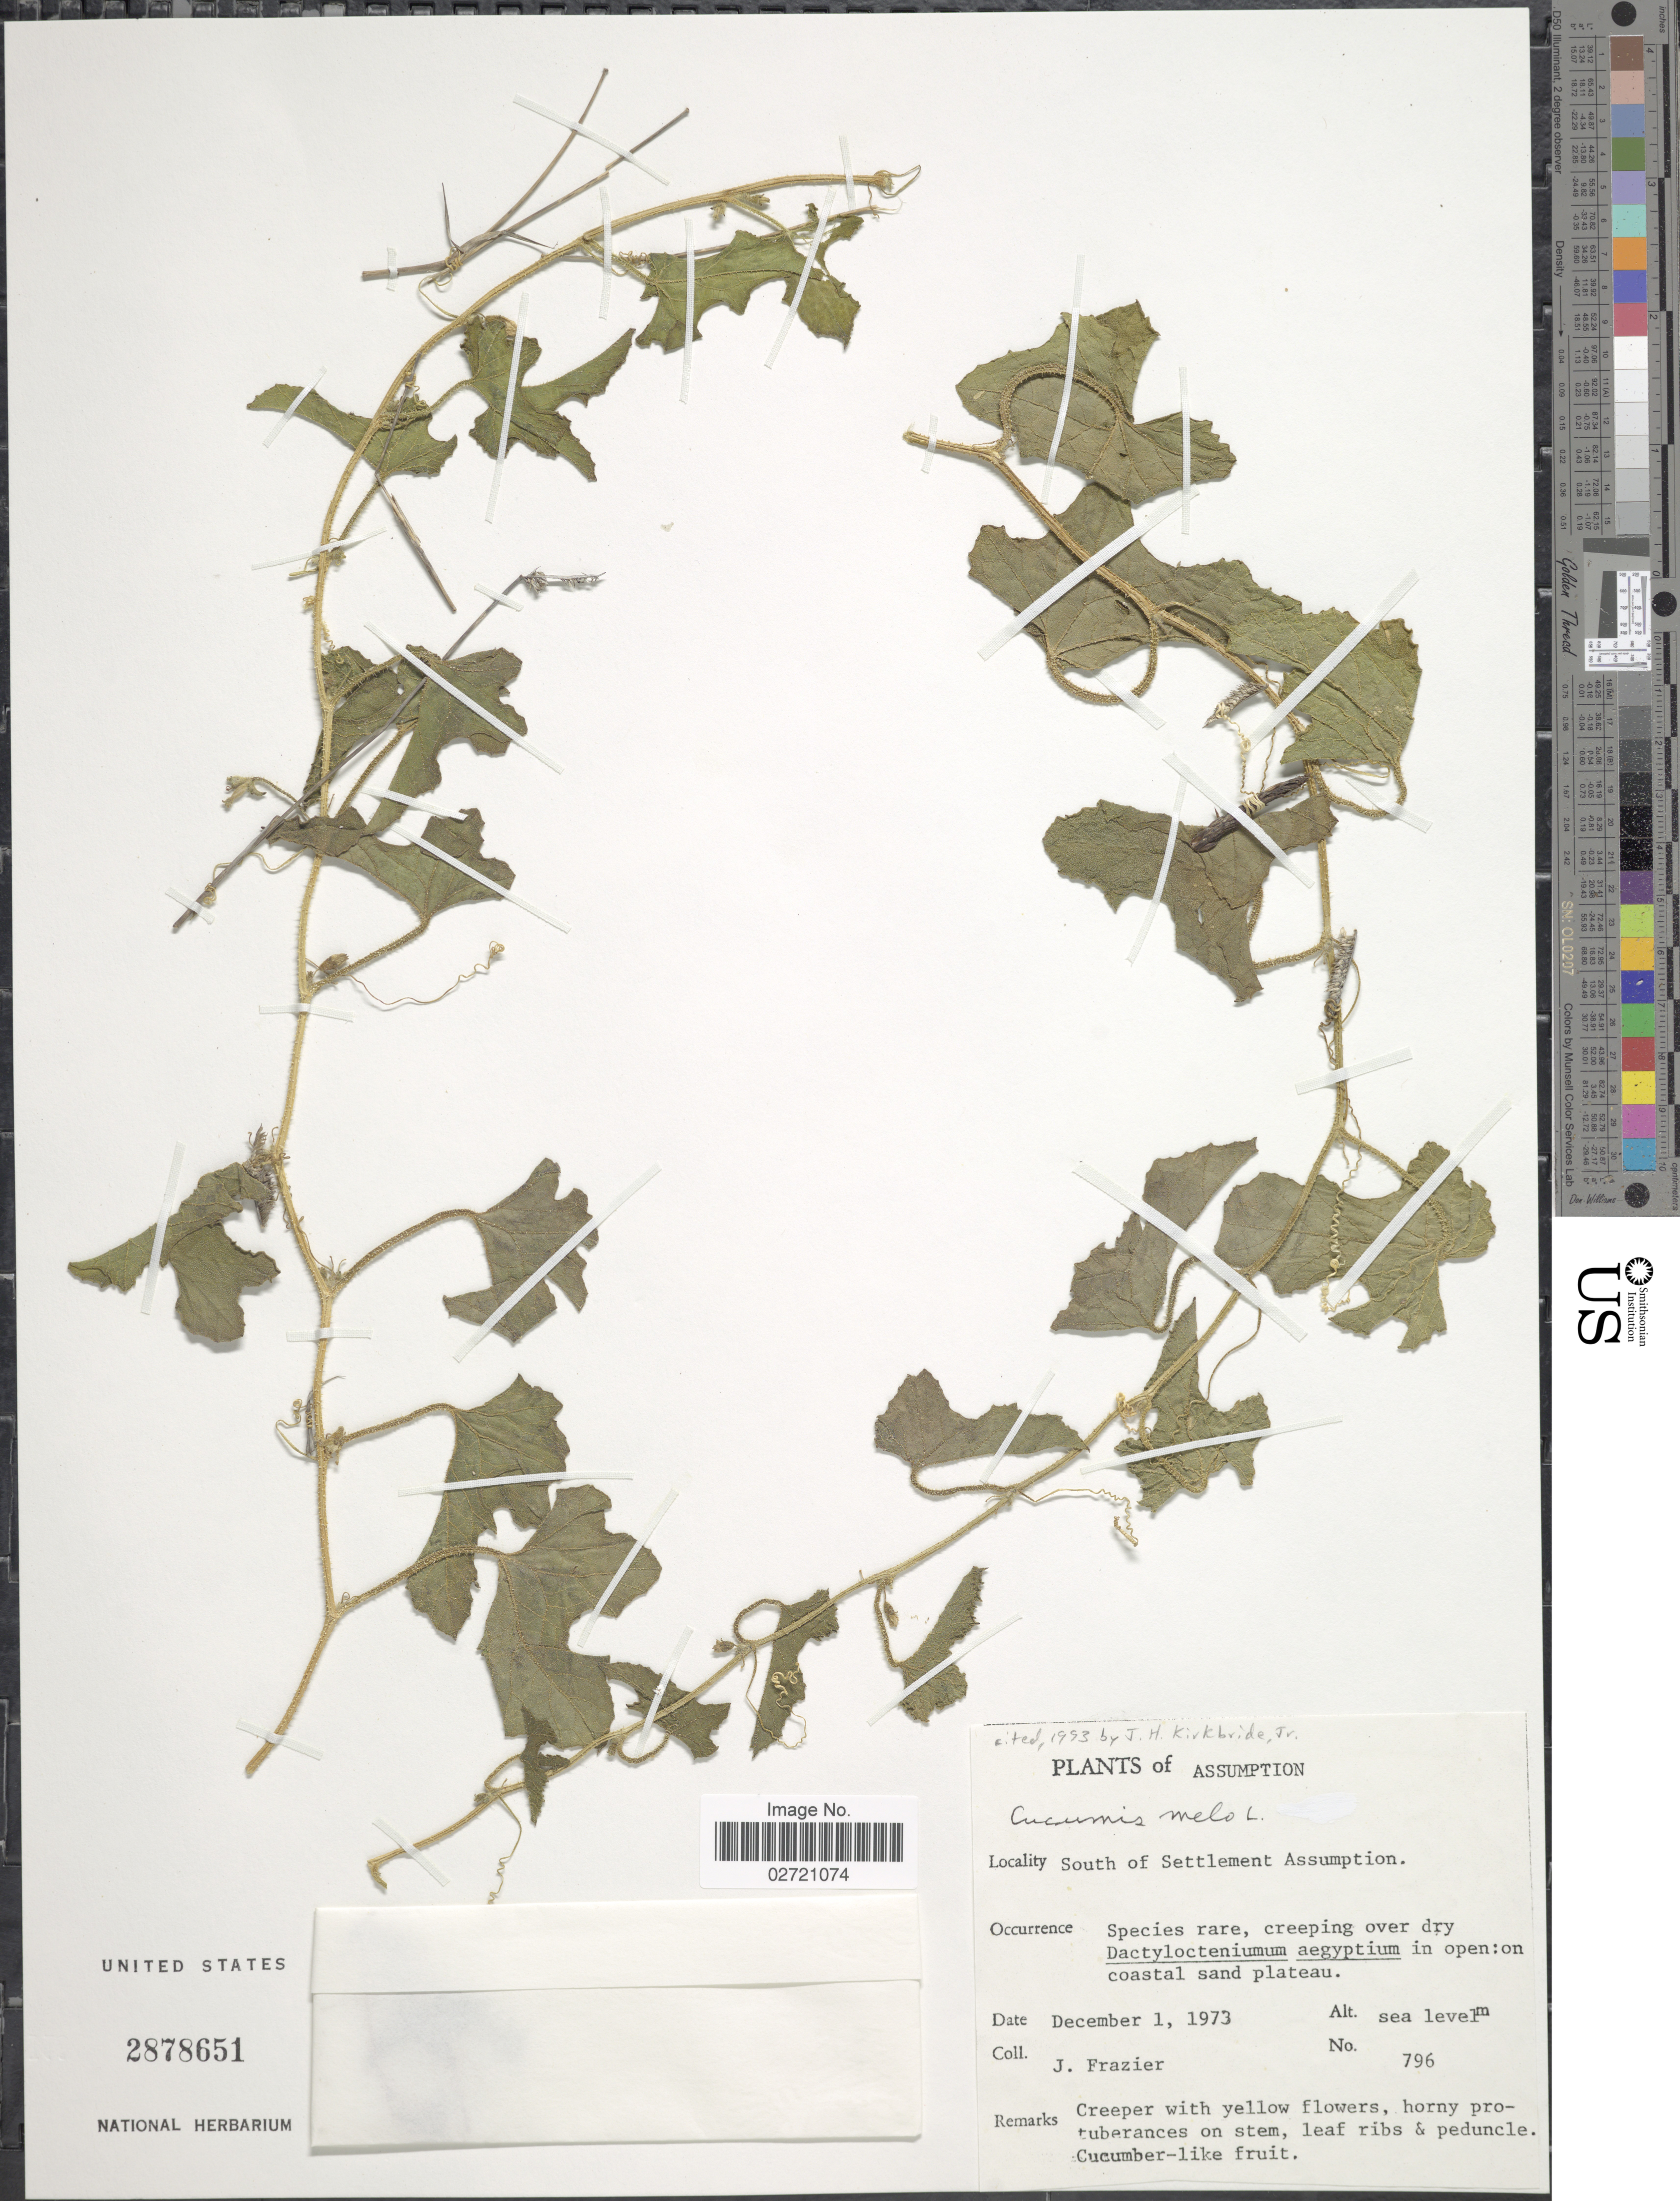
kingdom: Plantae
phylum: Tracheophyta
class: Magnoliopsida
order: Cucurbitales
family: Cucurbitaceae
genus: Cucumis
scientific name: Cucumis melo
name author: L.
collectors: J. Frazier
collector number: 796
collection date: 1973-12-01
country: Seychelles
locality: South of Settlement Assumption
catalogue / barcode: US 2878651